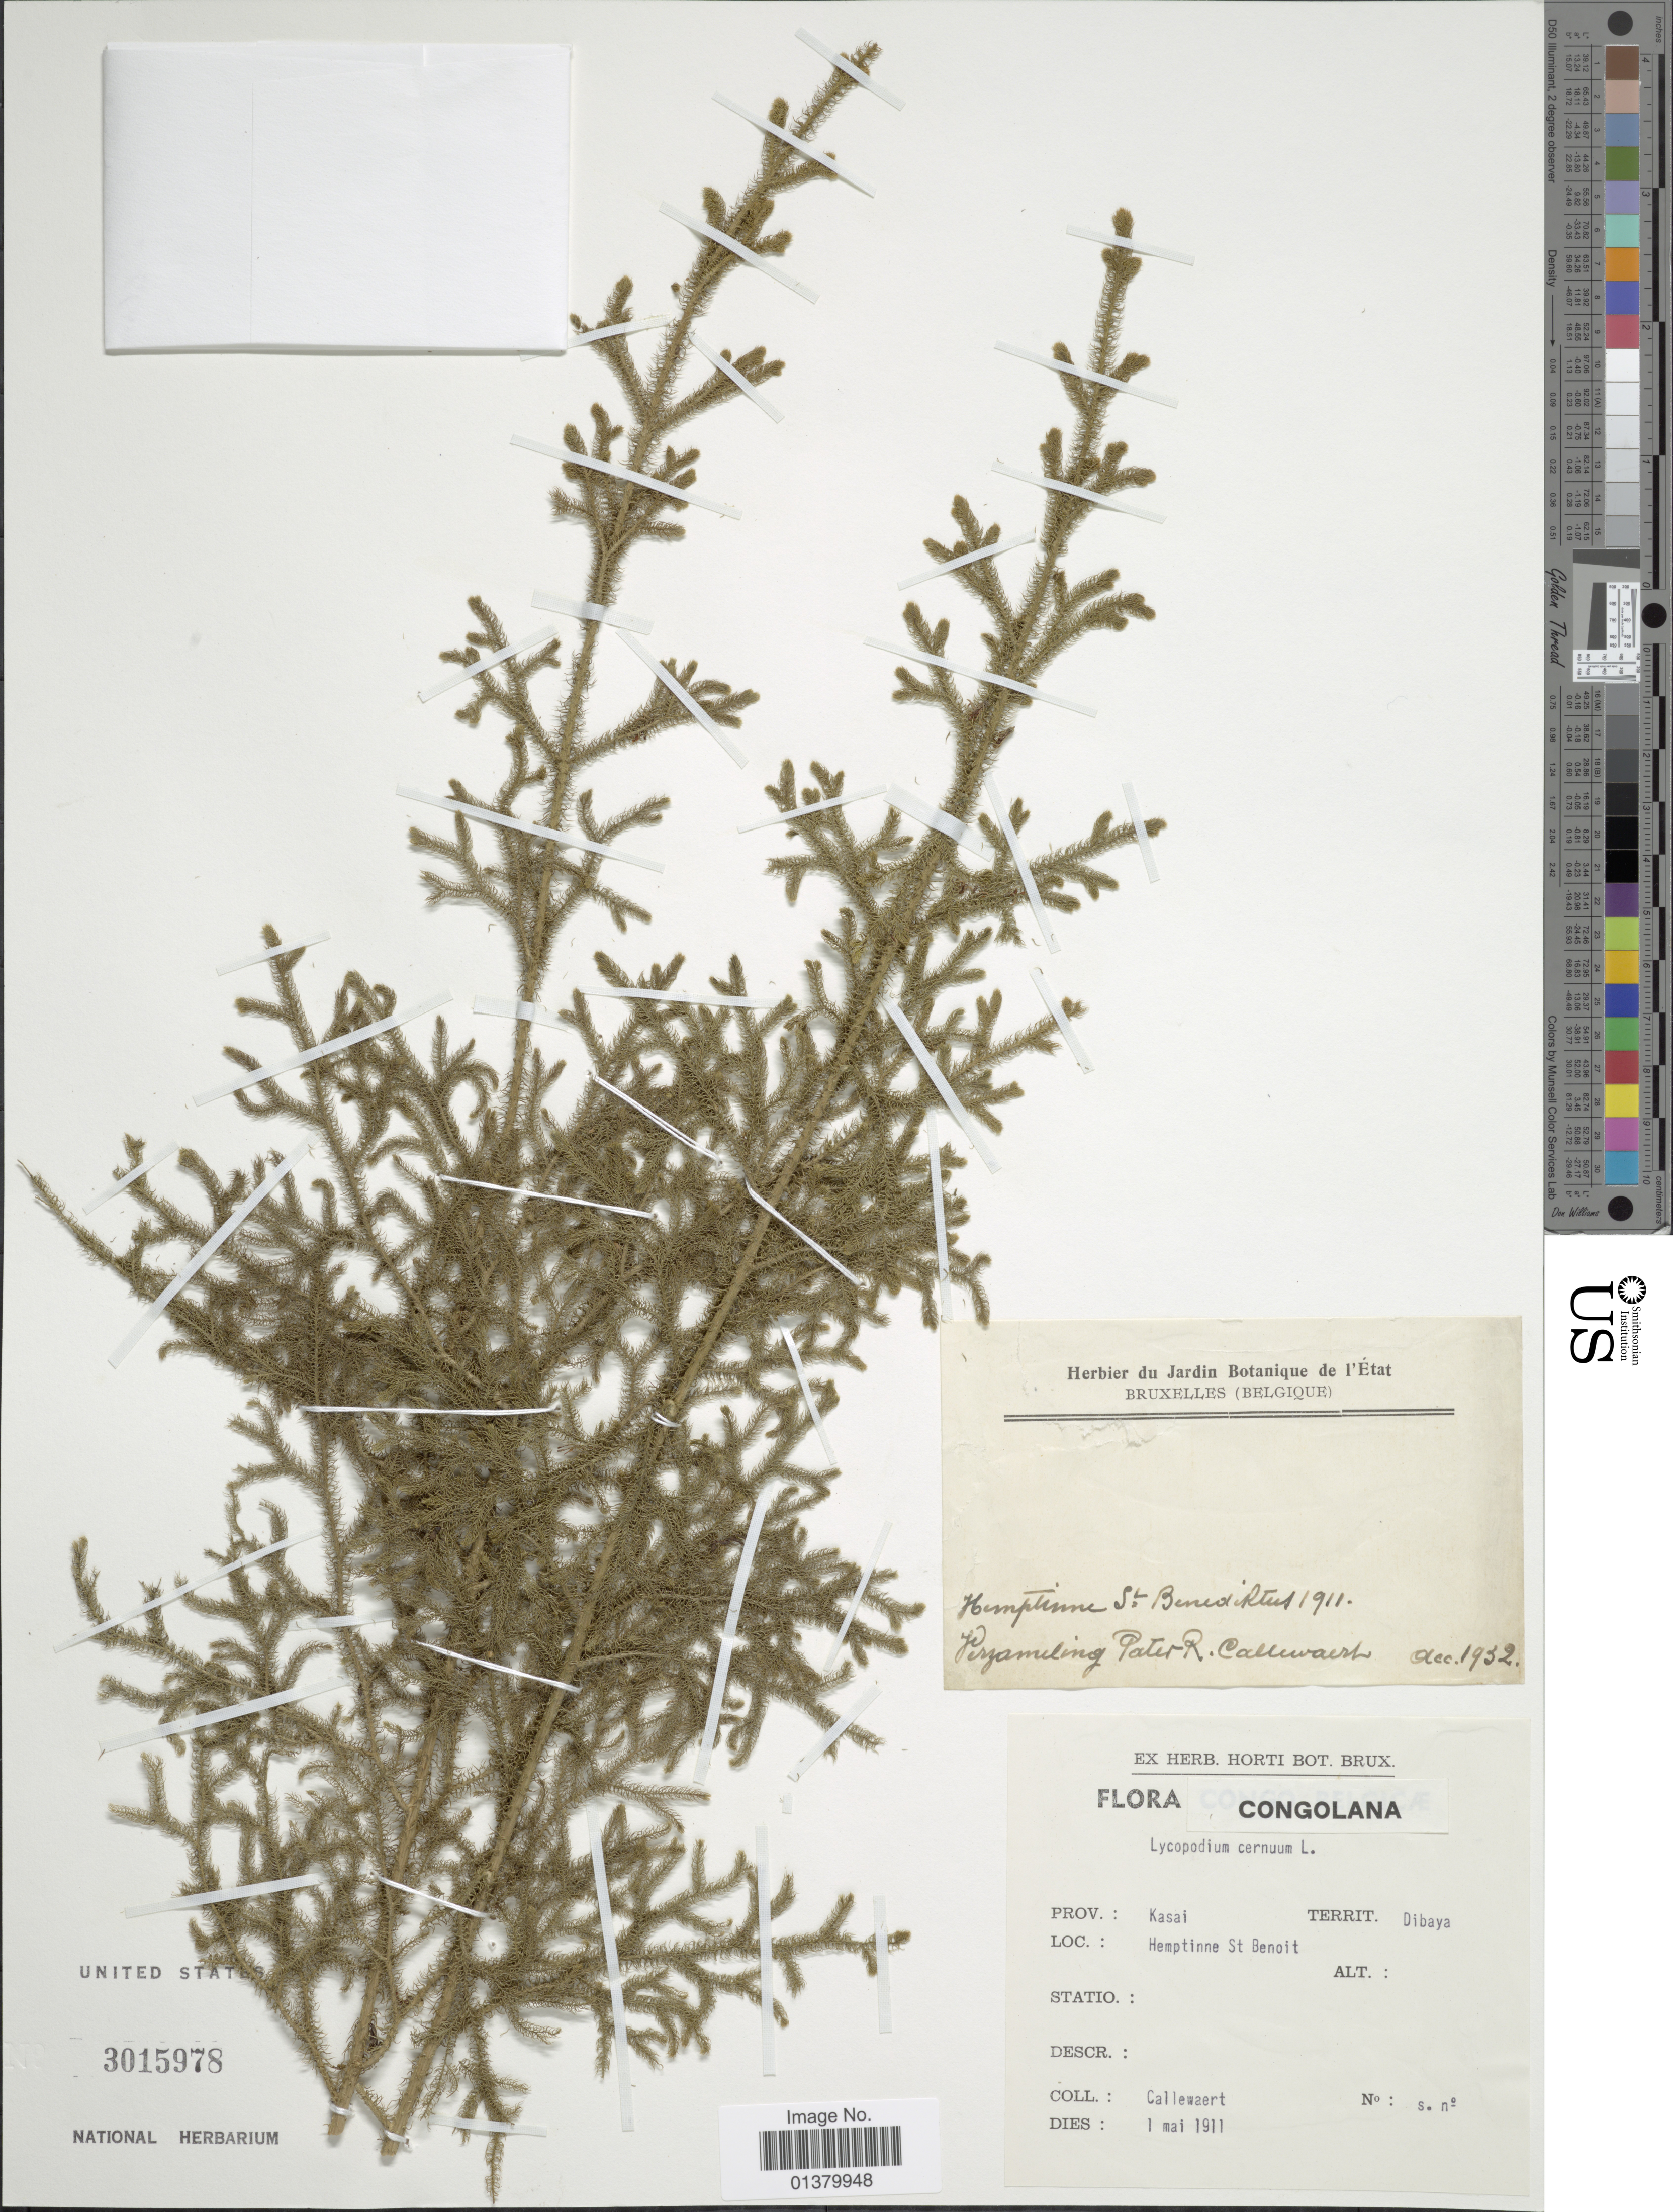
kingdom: Plantae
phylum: Tracheophyta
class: Lycopodiopsida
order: Lycopodiales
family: Lycopodiaceae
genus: Palhinhaea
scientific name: Palhinhaea cernua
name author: (L.) Vasc. & Franco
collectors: Callewaert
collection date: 1911-05-01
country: Congo, Democratic Republic of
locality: Prov. Kasai, Terri. Dibaya, Hemptinne St Benoit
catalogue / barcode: US 3015978